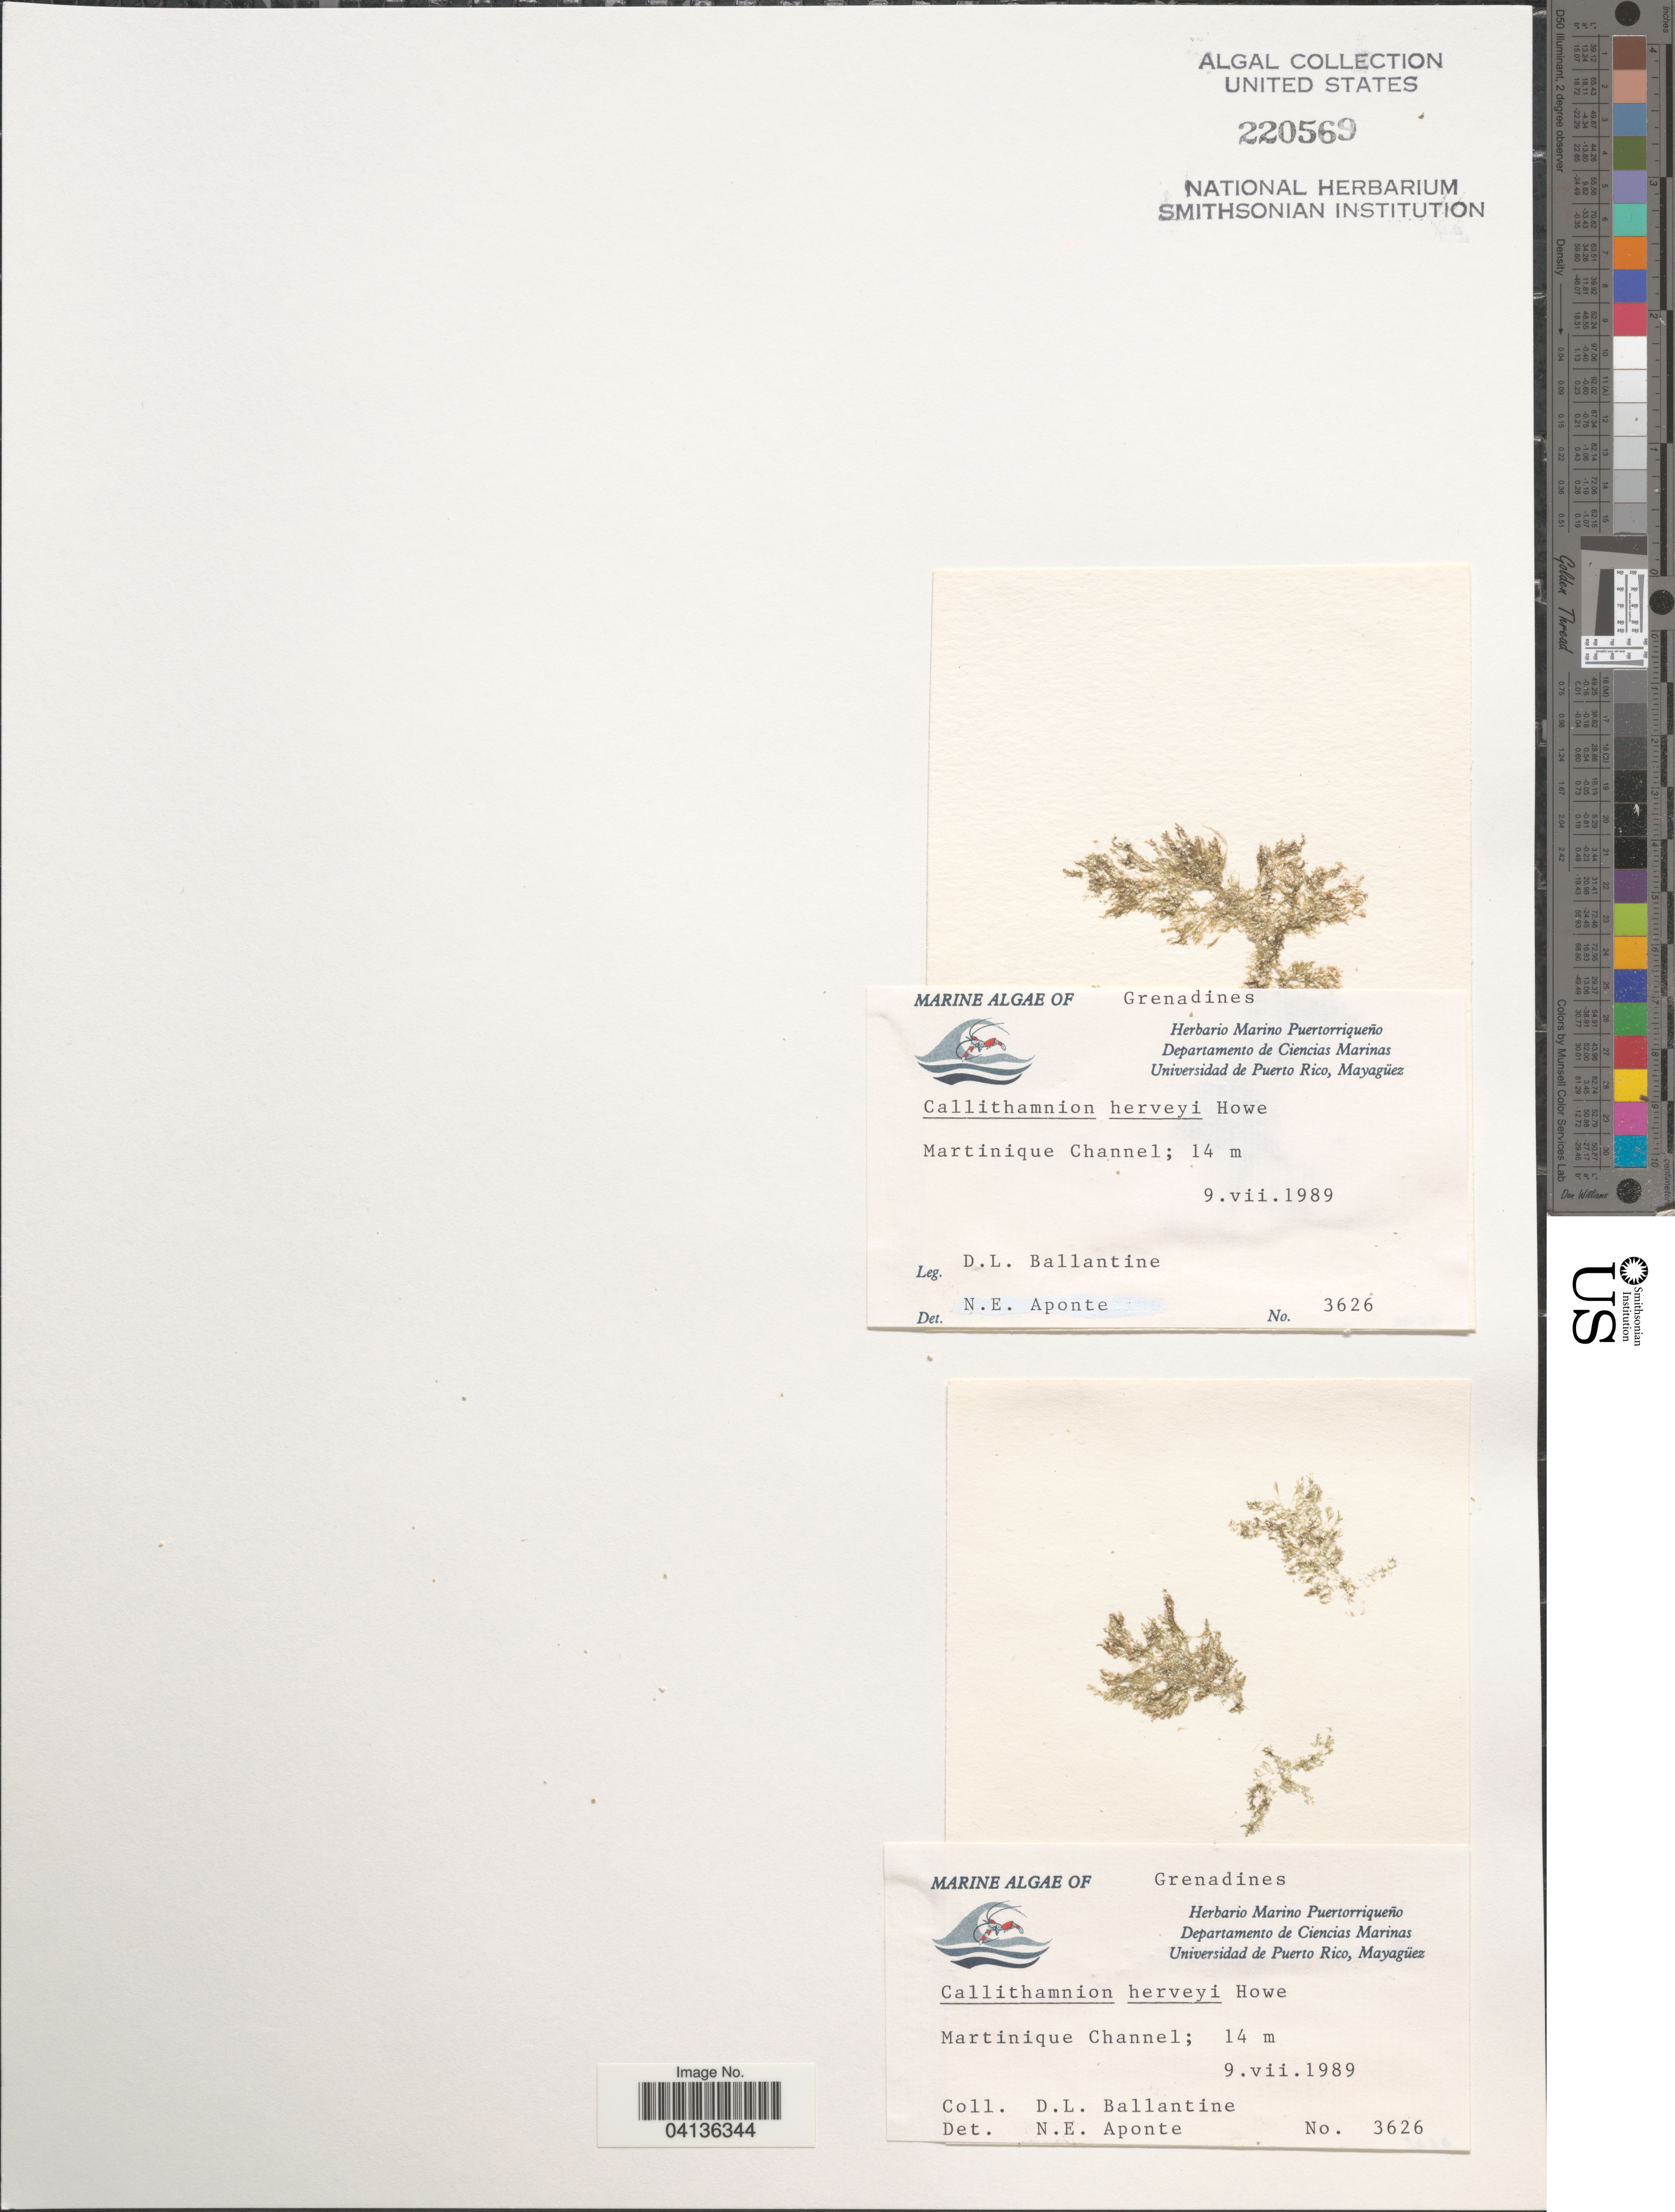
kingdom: Plantae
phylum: Rhodophyta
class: Florideophyceae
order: Ceramiales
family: Callithamniaceae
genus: Aglaothamnion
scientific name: Aglaothamnion herveyi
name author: (M. Howe) N.E.Aponte et al.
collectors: D.L. Ballantine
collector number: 3626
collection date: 1989-07-09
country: St. Vincent - Grenadines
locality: Martinique Channel.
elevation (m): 14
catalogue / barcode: US 220569